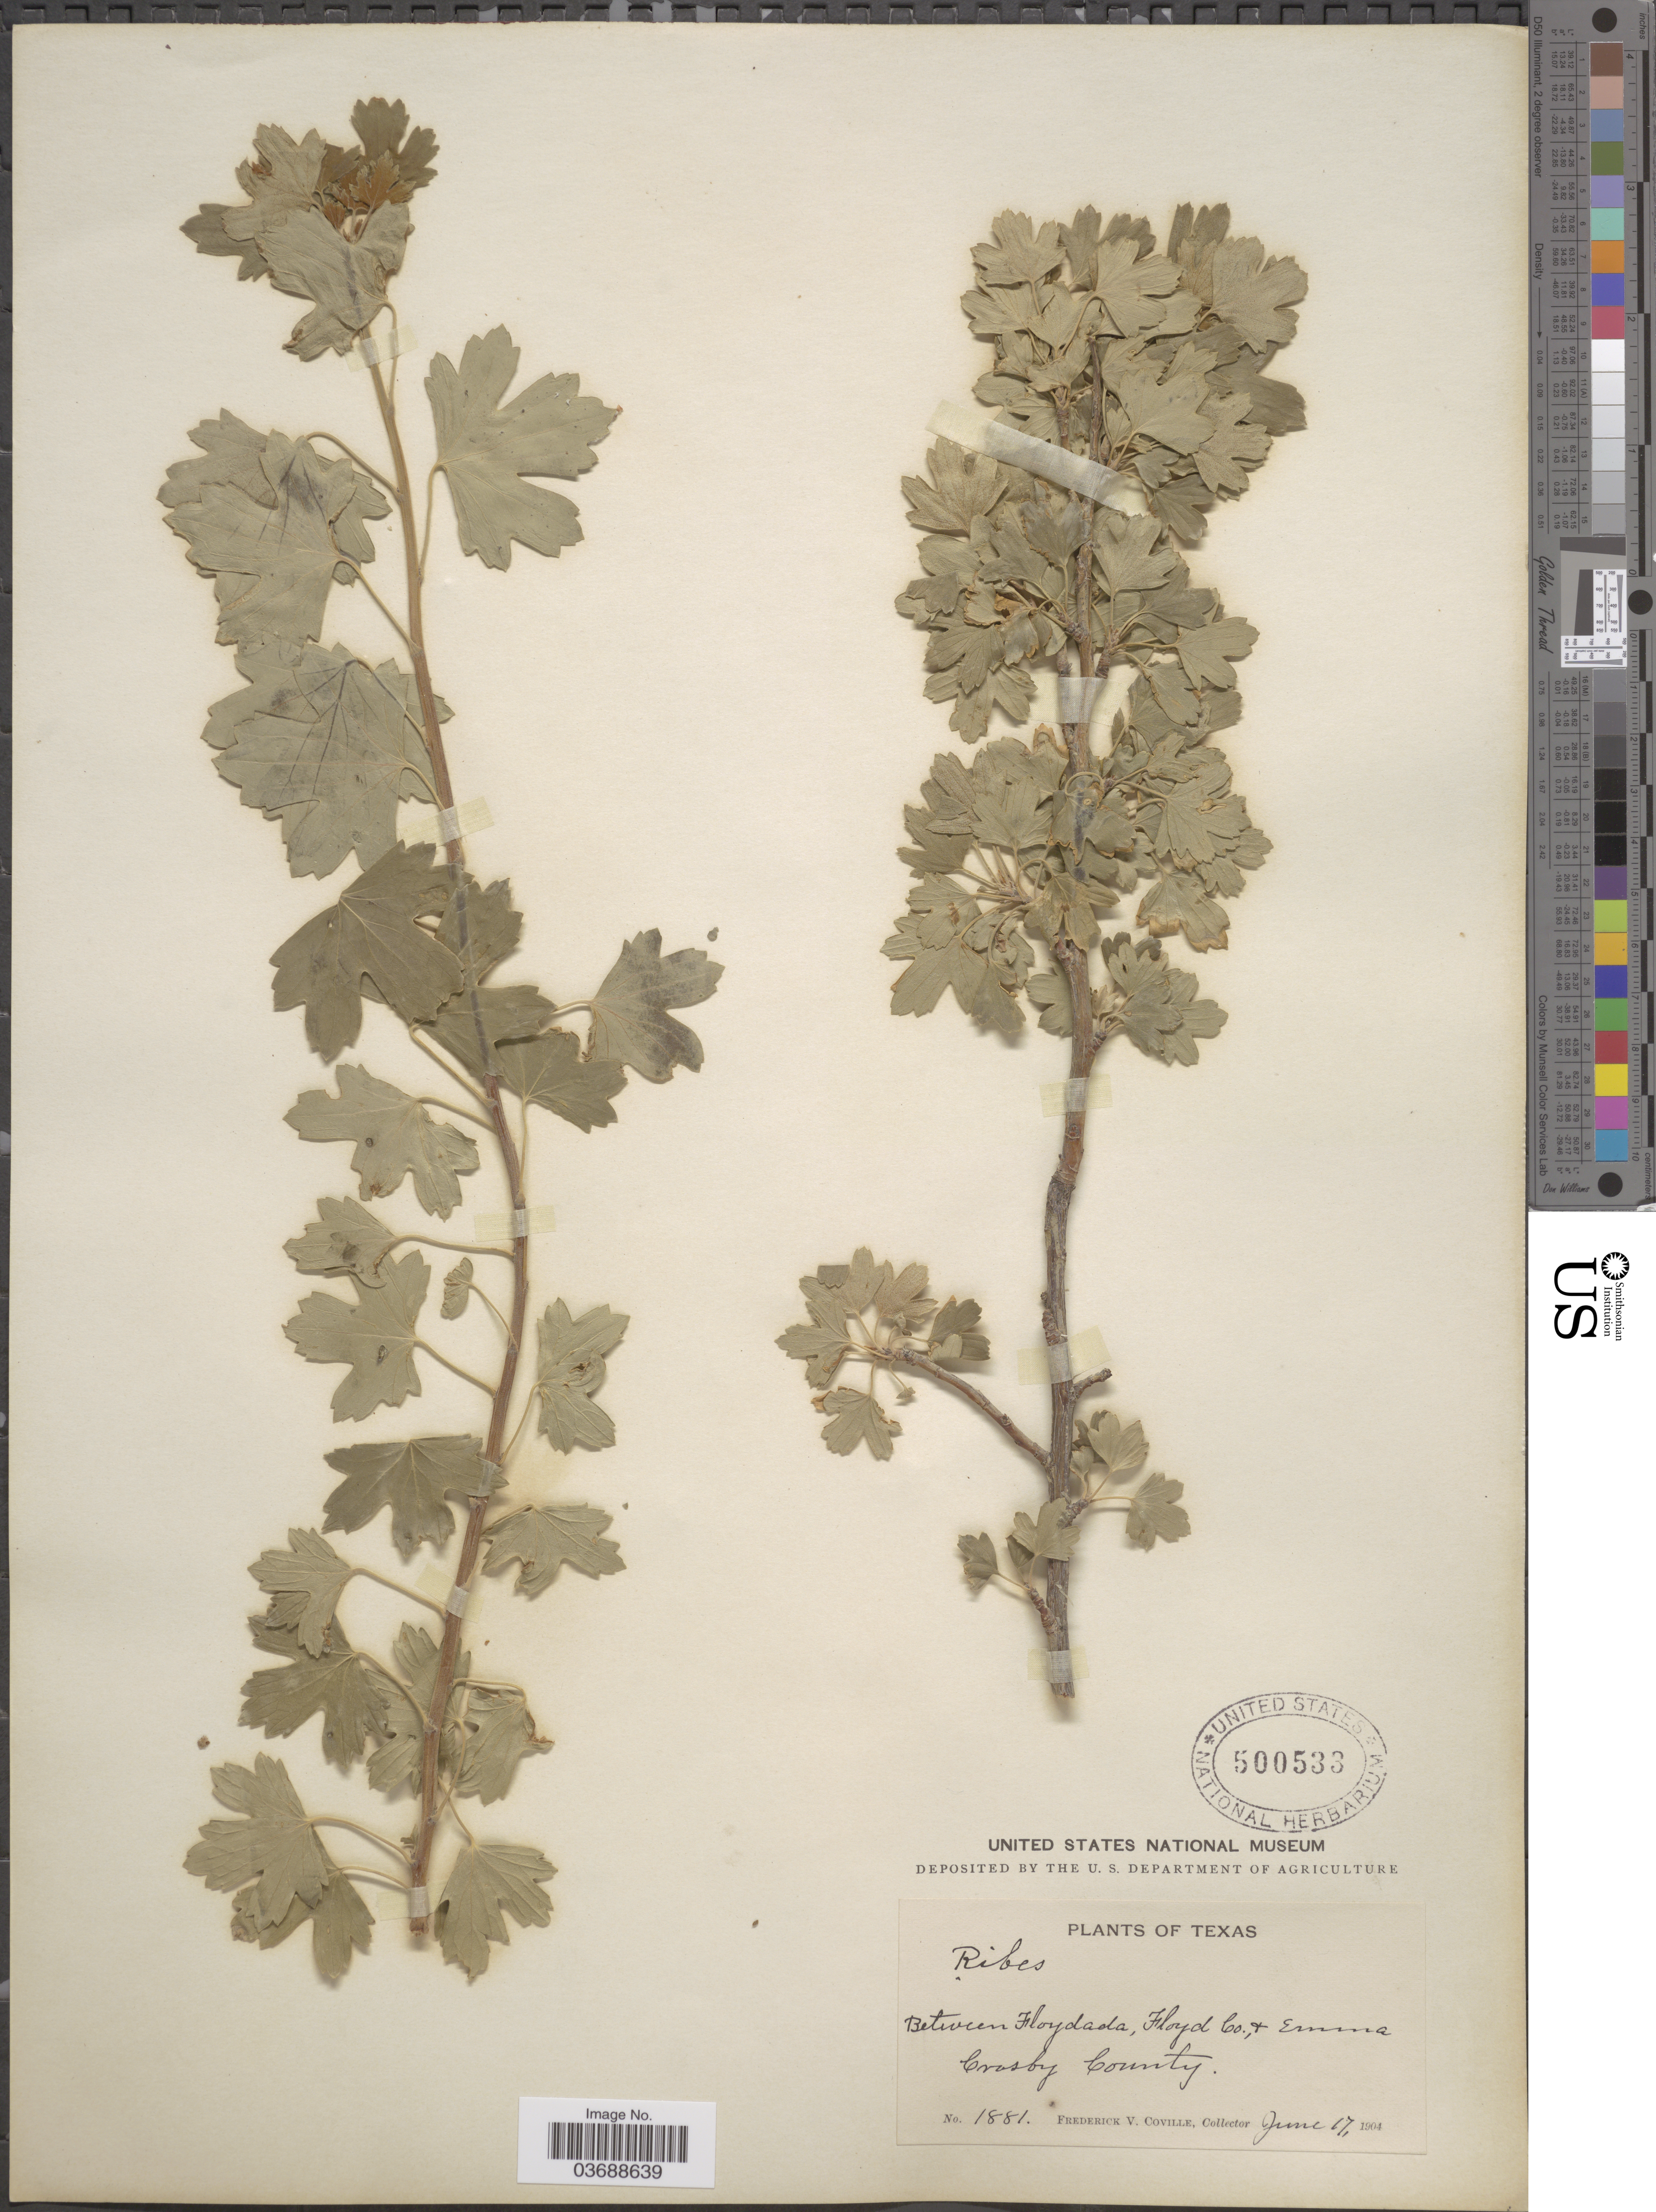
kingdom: Plantae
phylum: Tracheophyta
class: Magnoliopsida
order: Saxifragales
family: Grossulariaceae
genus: Ribes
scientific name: Ribes odoratum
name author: H.L. Wendl.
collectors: F. V. Coville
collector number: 1881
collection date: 1904-06-17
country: United States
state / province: Texas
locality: Between Floydada, Floyd Co.,+ Emma Crasby County.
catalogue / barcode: US 500533